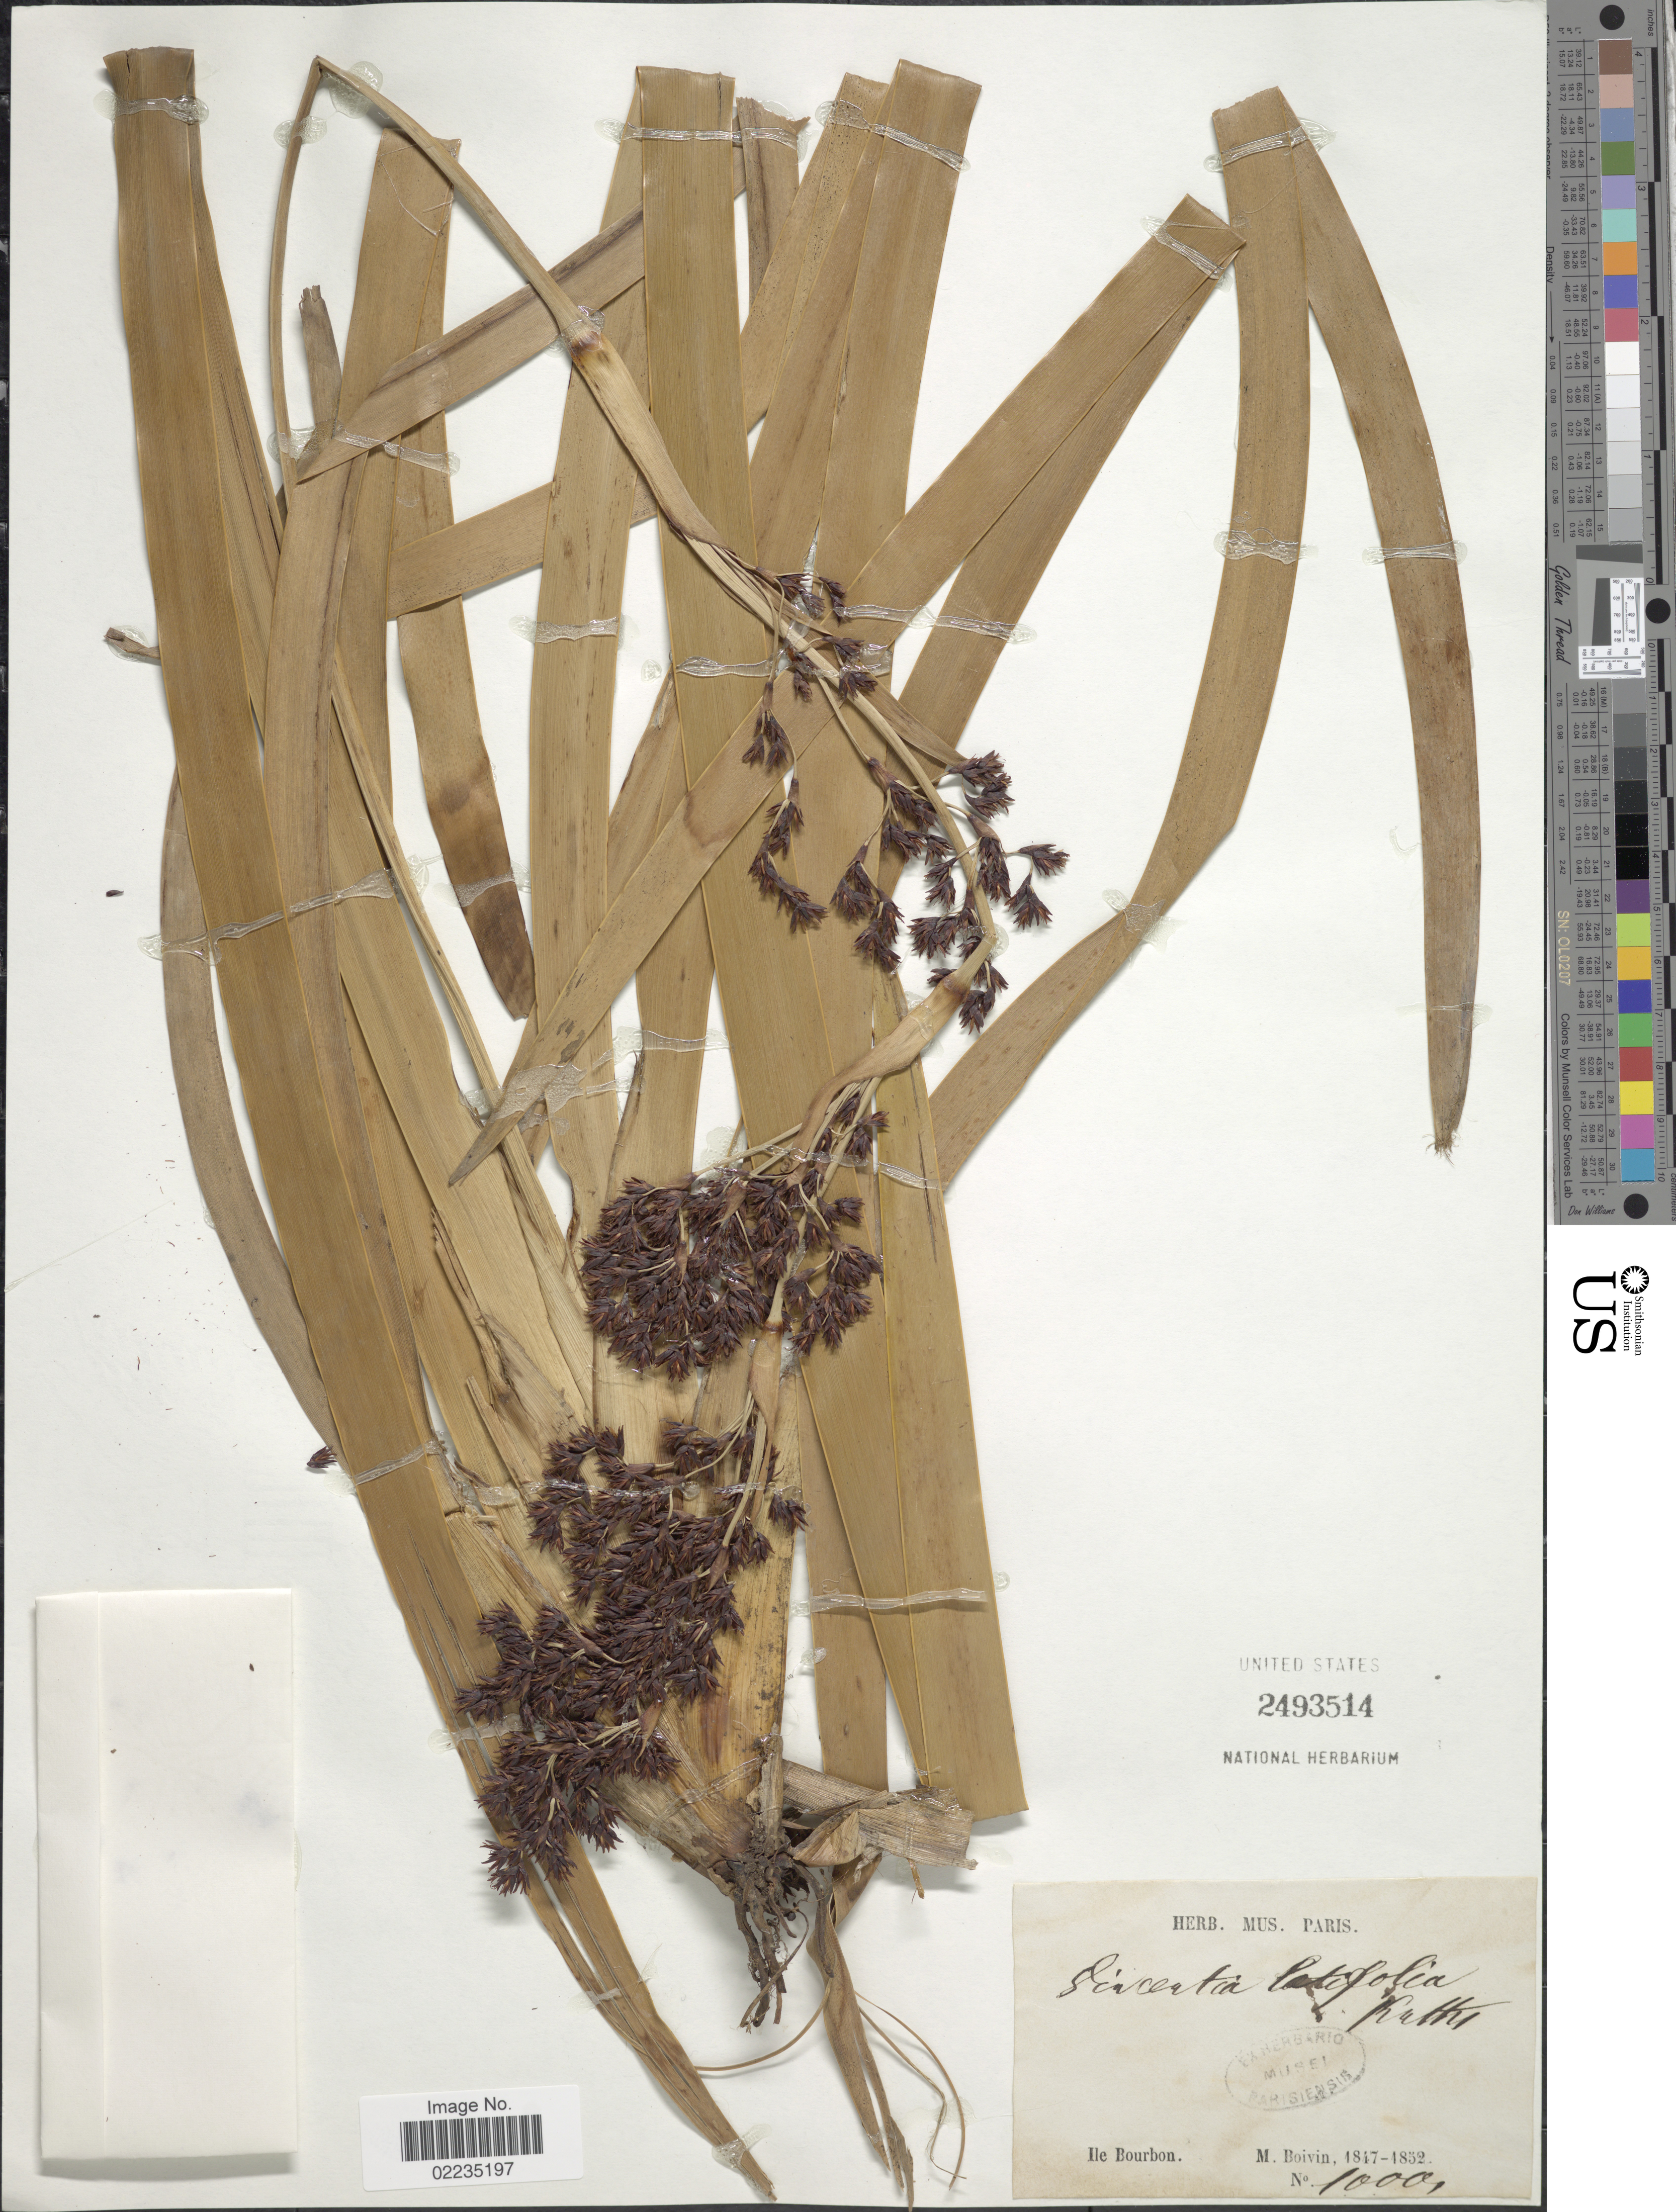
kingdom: Plantae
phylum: Tracheophyta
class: Liliopsida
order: Poales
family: Cyperaceae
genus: Machaerina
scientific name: Machaerina iridifolia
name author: (Bory) T. Koyama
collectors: M. Boivin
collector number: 1000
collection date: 1847/1852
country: Réunion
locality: Ile Bourbon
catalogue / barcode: US 2493514